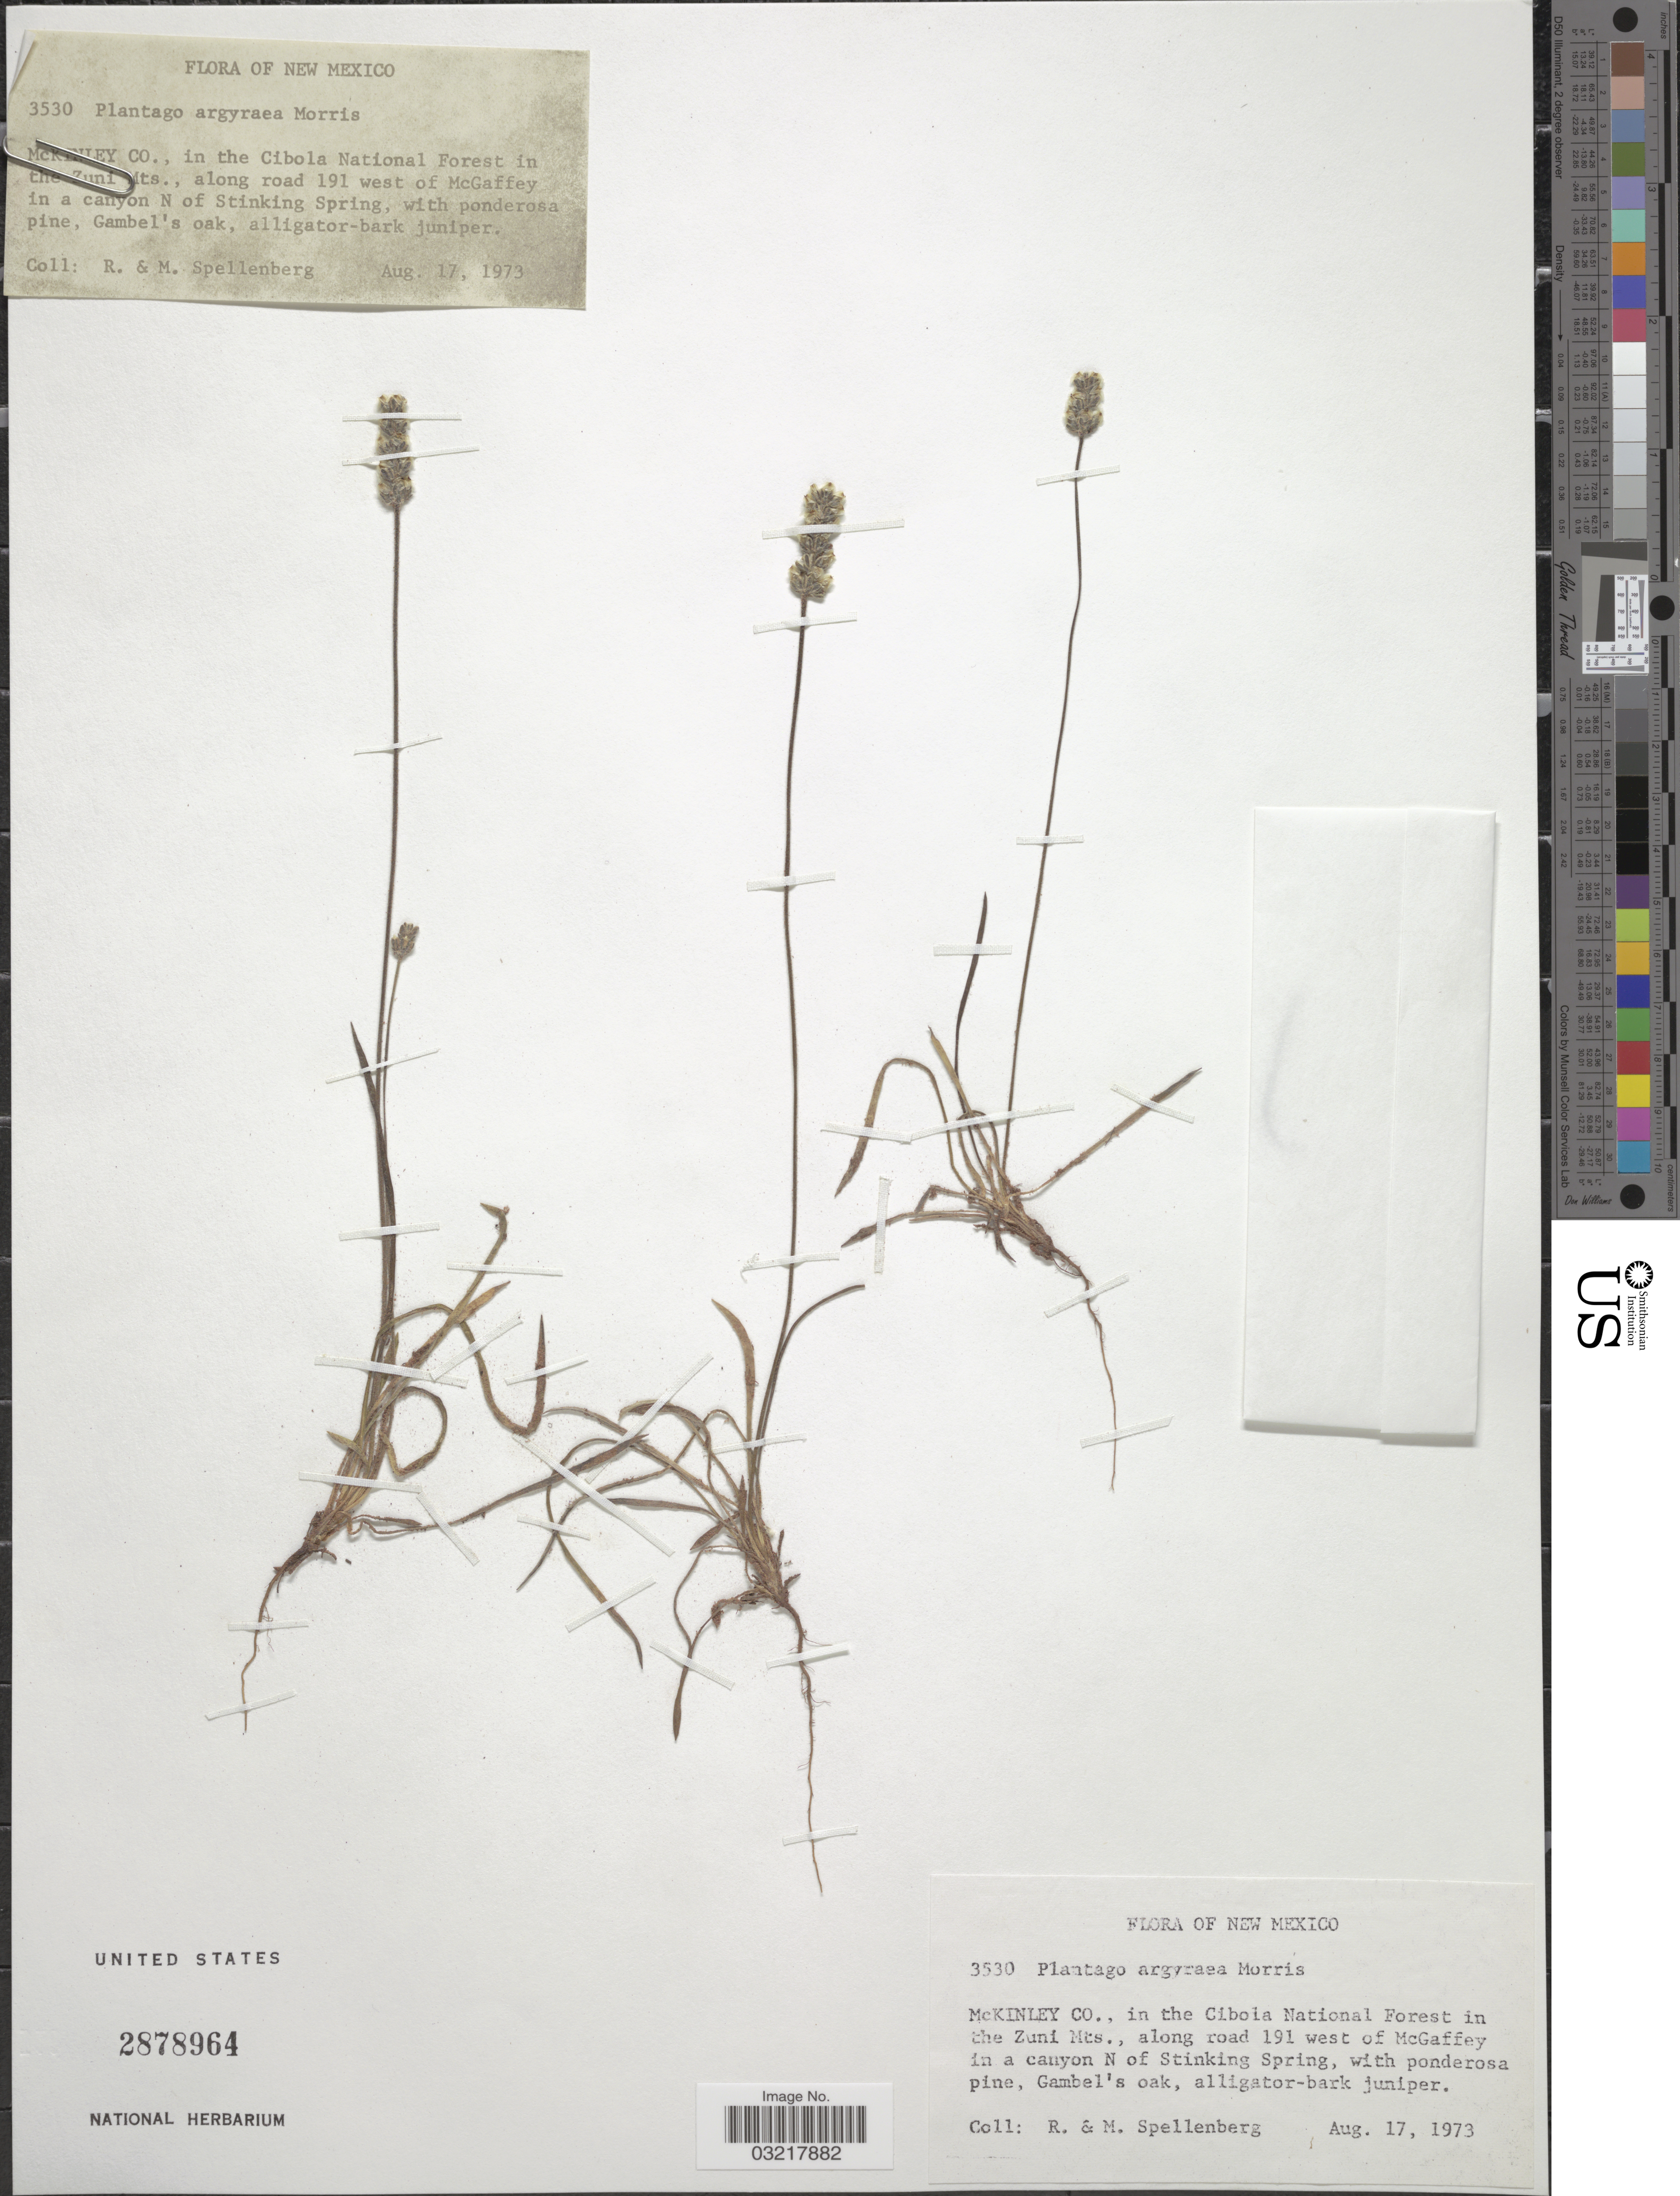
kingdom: Plantae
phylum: Tracheophyta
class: Magnoliopsida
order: Lamiales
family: Plantaginaceae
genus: Plantago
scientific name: Plantago argyrea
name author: E. Morris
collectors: R. Spellenberg & Spellenberg, M.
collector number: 3530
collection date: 1973-08-17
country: United States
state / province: New Mexico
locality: McKinley Co., in the Cibola National Forest in the Zuni Mts., along road 191 west of McGaffey in a canyon N of Stinking Spring.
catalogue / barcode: US 2878964